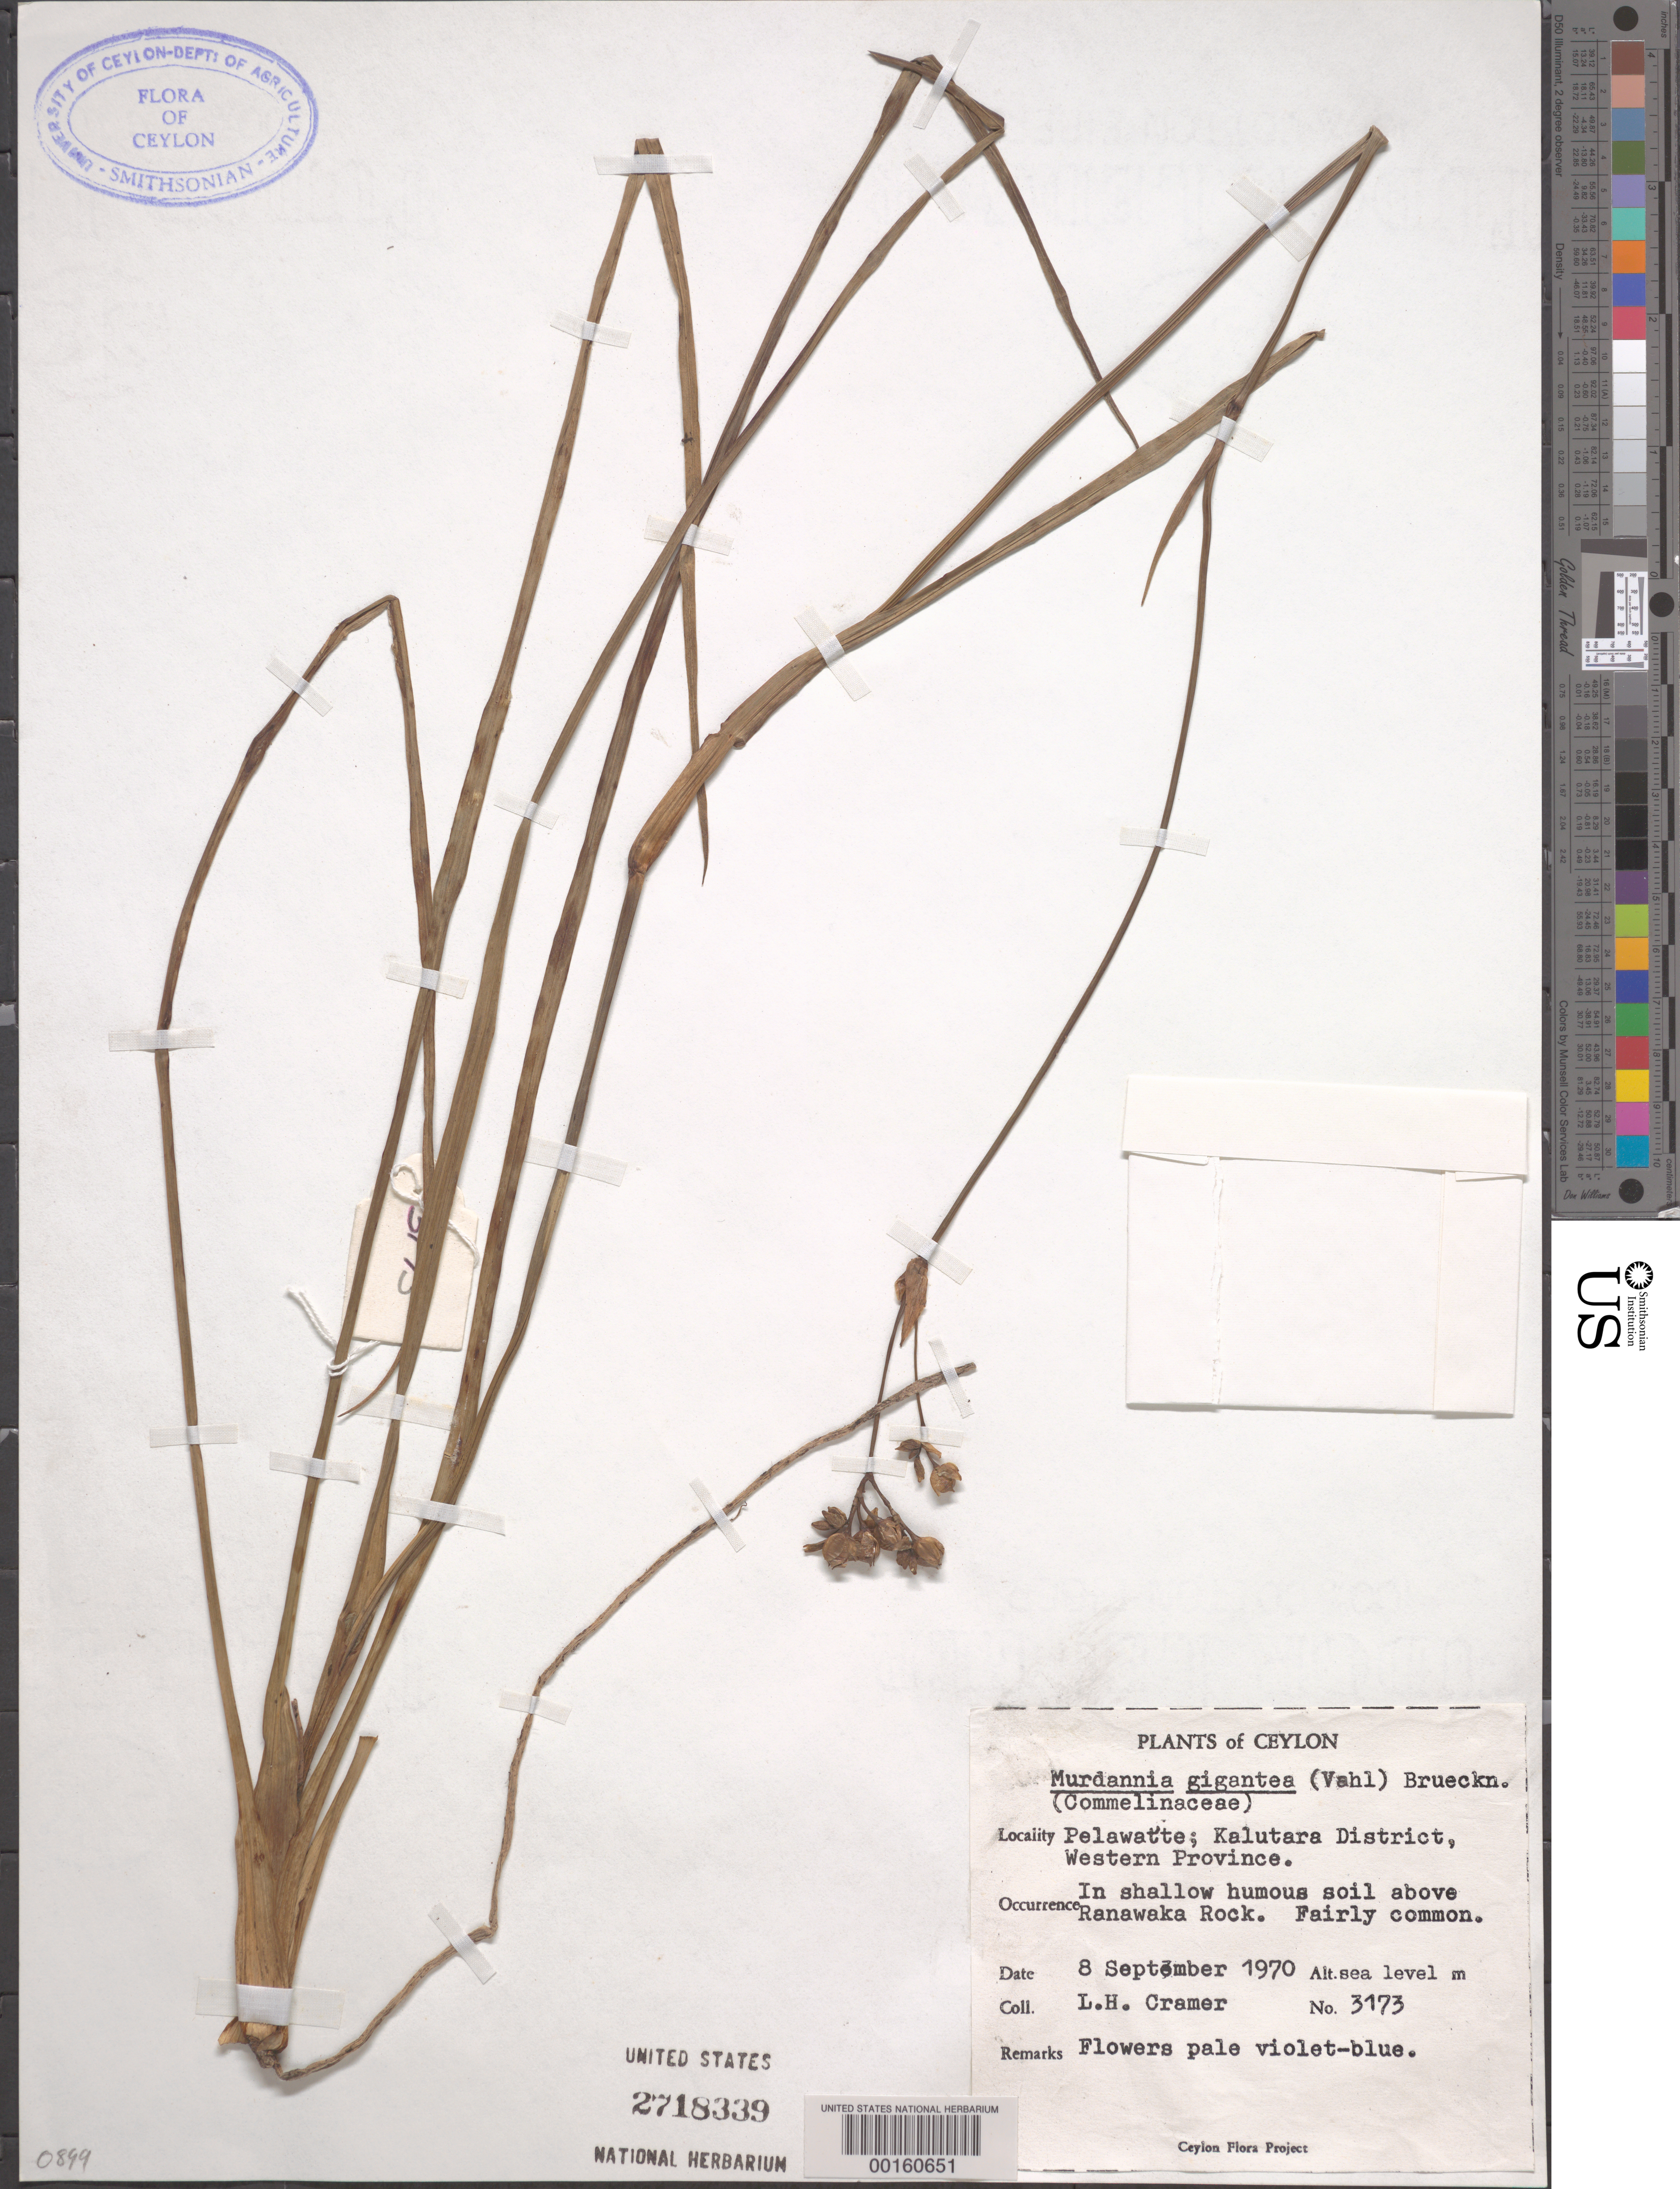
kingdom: Plantae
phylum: Tracheophyta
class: Liliopsida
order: Commelinales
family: Commelinaceae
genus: Murdannia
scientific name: Murdannia gigantea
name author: (Vahl) G. Brückn.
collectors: L. H. Cramer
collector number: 3173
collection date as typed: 08 Sep 1970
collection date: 1970-09-08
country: Sri Lanka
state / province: Western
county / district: Kalutara Dist.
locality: Pelawatte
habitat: Shallow soil on rock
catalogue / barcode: US 2718339